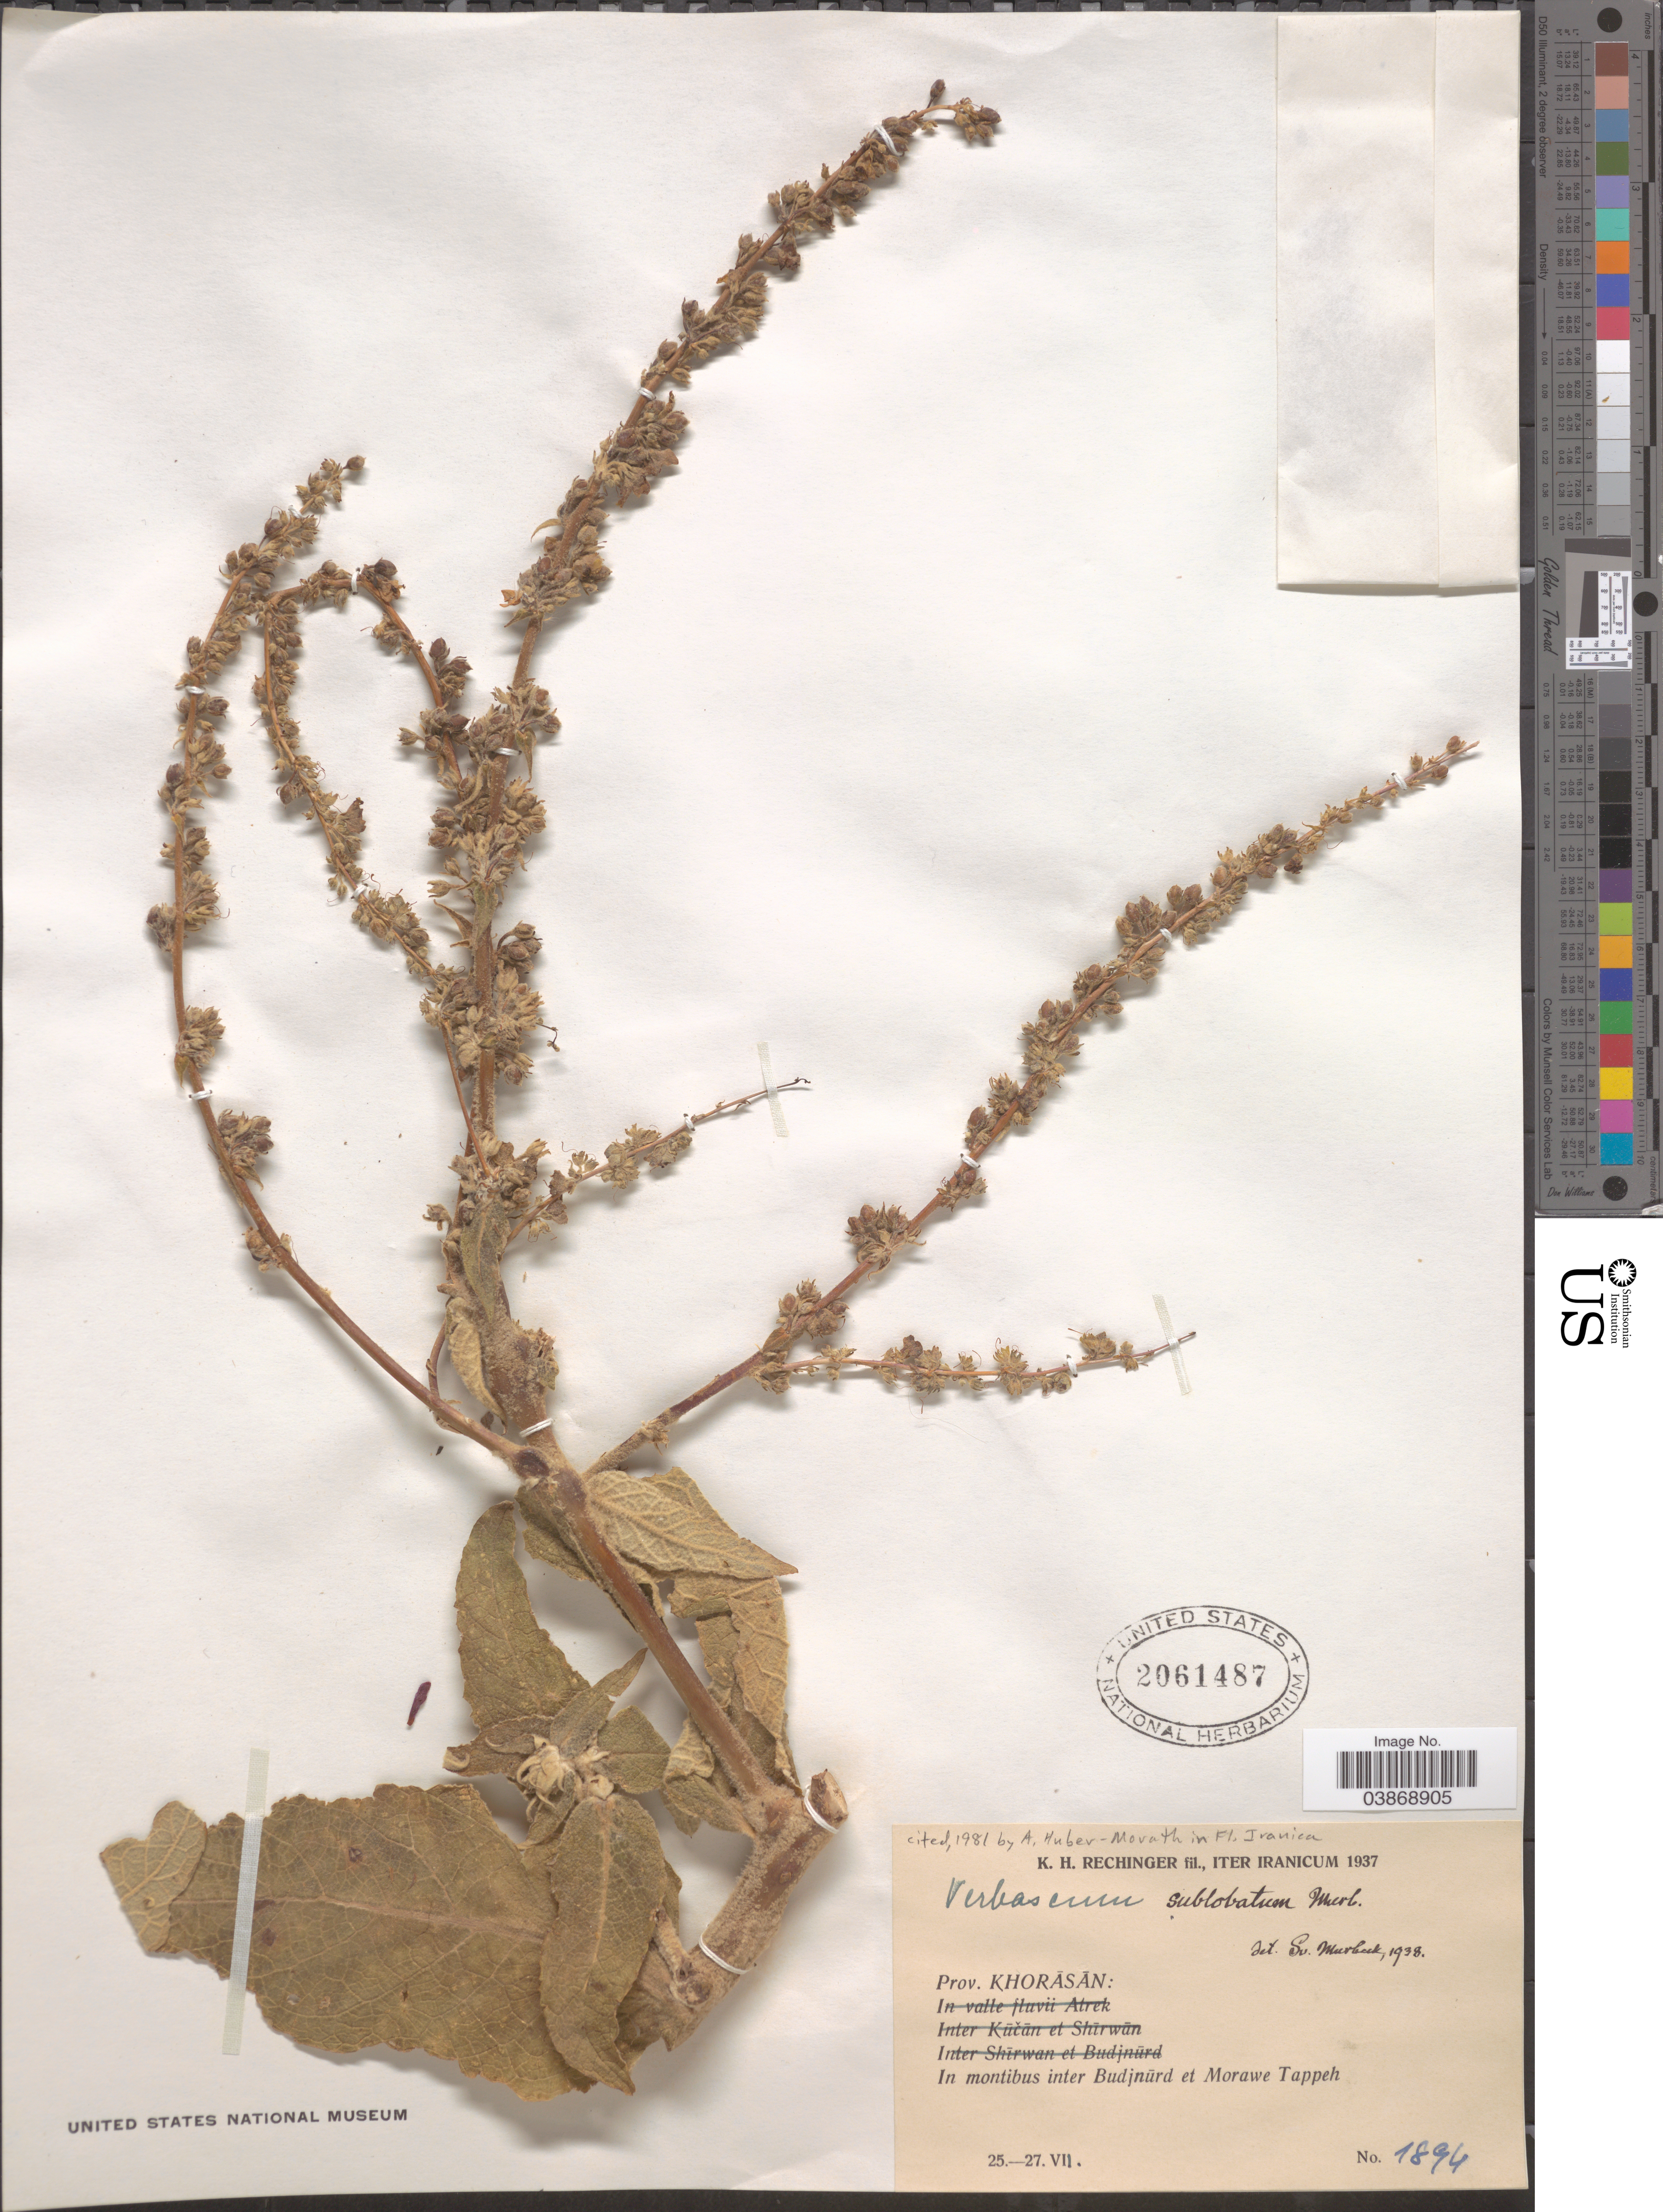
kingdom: Plantae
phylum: Tracheophyta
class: Magnoliopsida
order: Lamiales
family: Scrophulariaceae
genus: Verbascum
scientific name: Verbascum sublobatum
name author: Murb.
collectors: K. H. Rechinger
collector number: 1894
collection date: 1937-07-25/1937-07-27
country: Iran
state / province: Khorasan [obsolete]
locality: Prov. Khorāsān: In montibus inter Budjnūrd et Morawe Tappeh.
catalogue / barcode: US 2061487